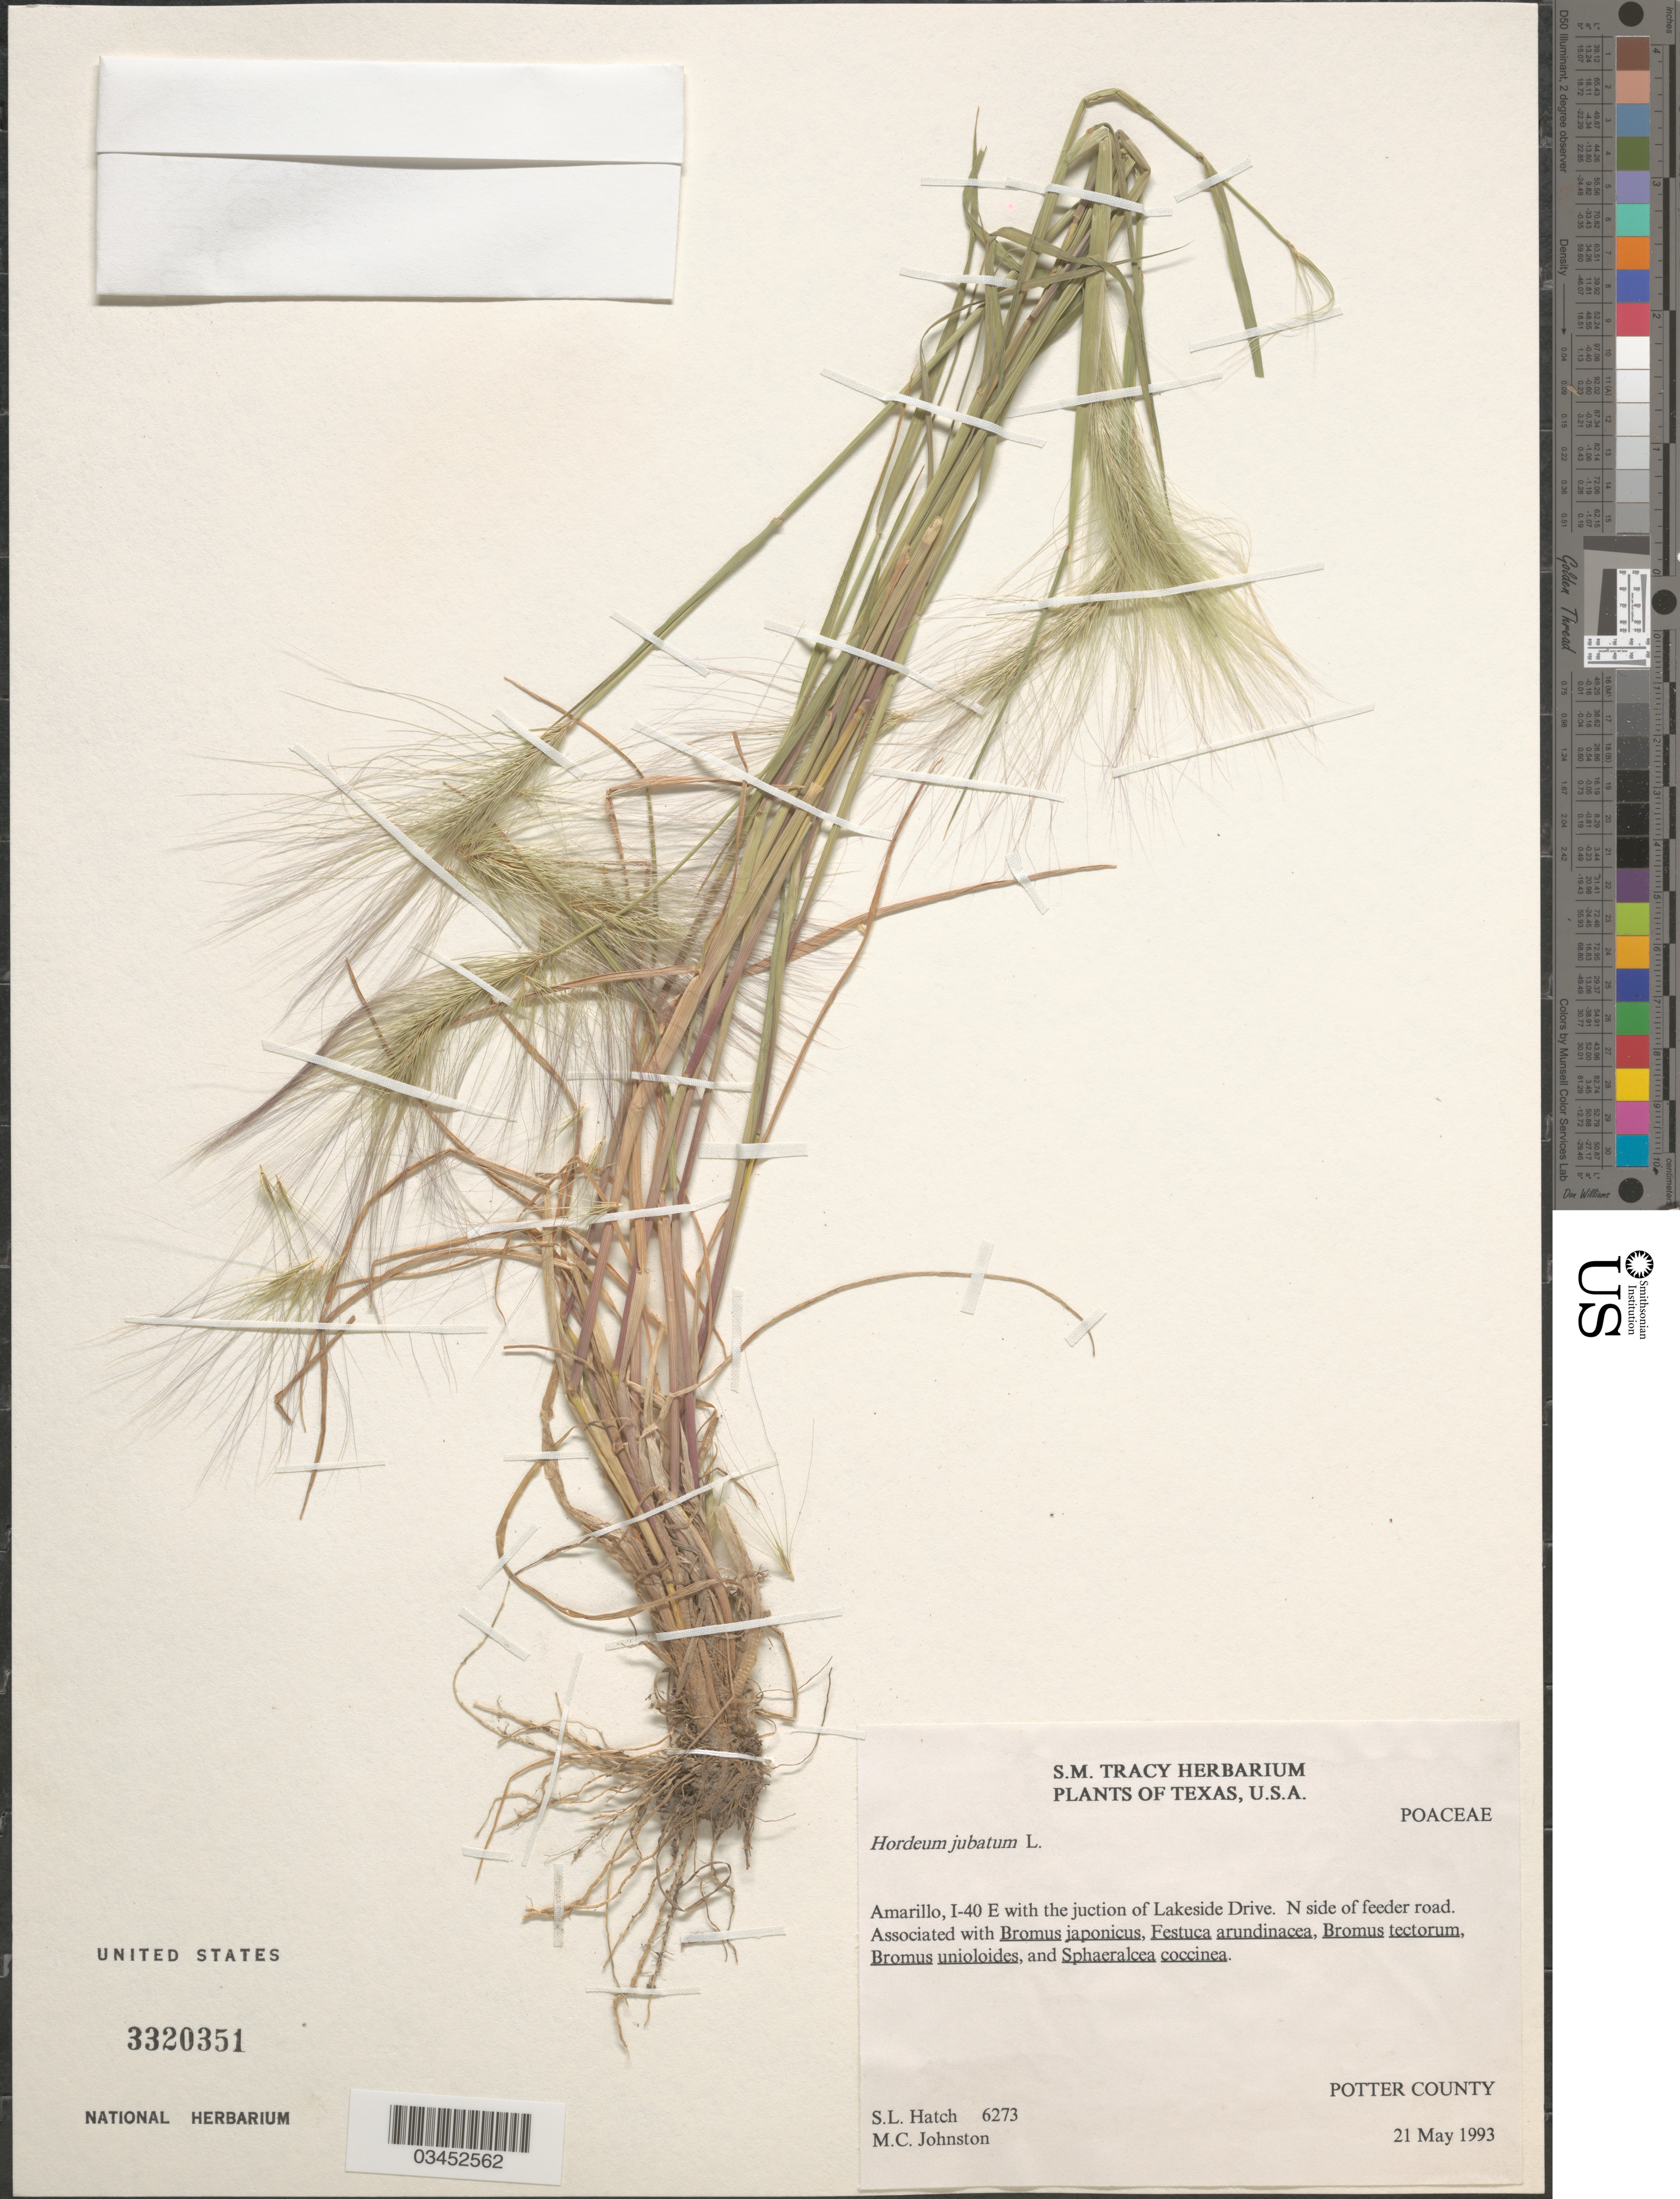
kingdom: Plantae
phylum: Tracheophyta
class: Liliopsida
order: Poales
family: Poaceae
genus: Hordeum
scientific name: Hordeum jubatum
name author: L.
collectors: S. Hatch & M. Johnston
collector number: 6273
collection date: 1993-08-21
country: United States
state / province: Texas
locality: Amarillo, I-40 E with the junction of Lakeside Drive. N side of feeder road. Potter County.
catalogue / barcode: US 3320351